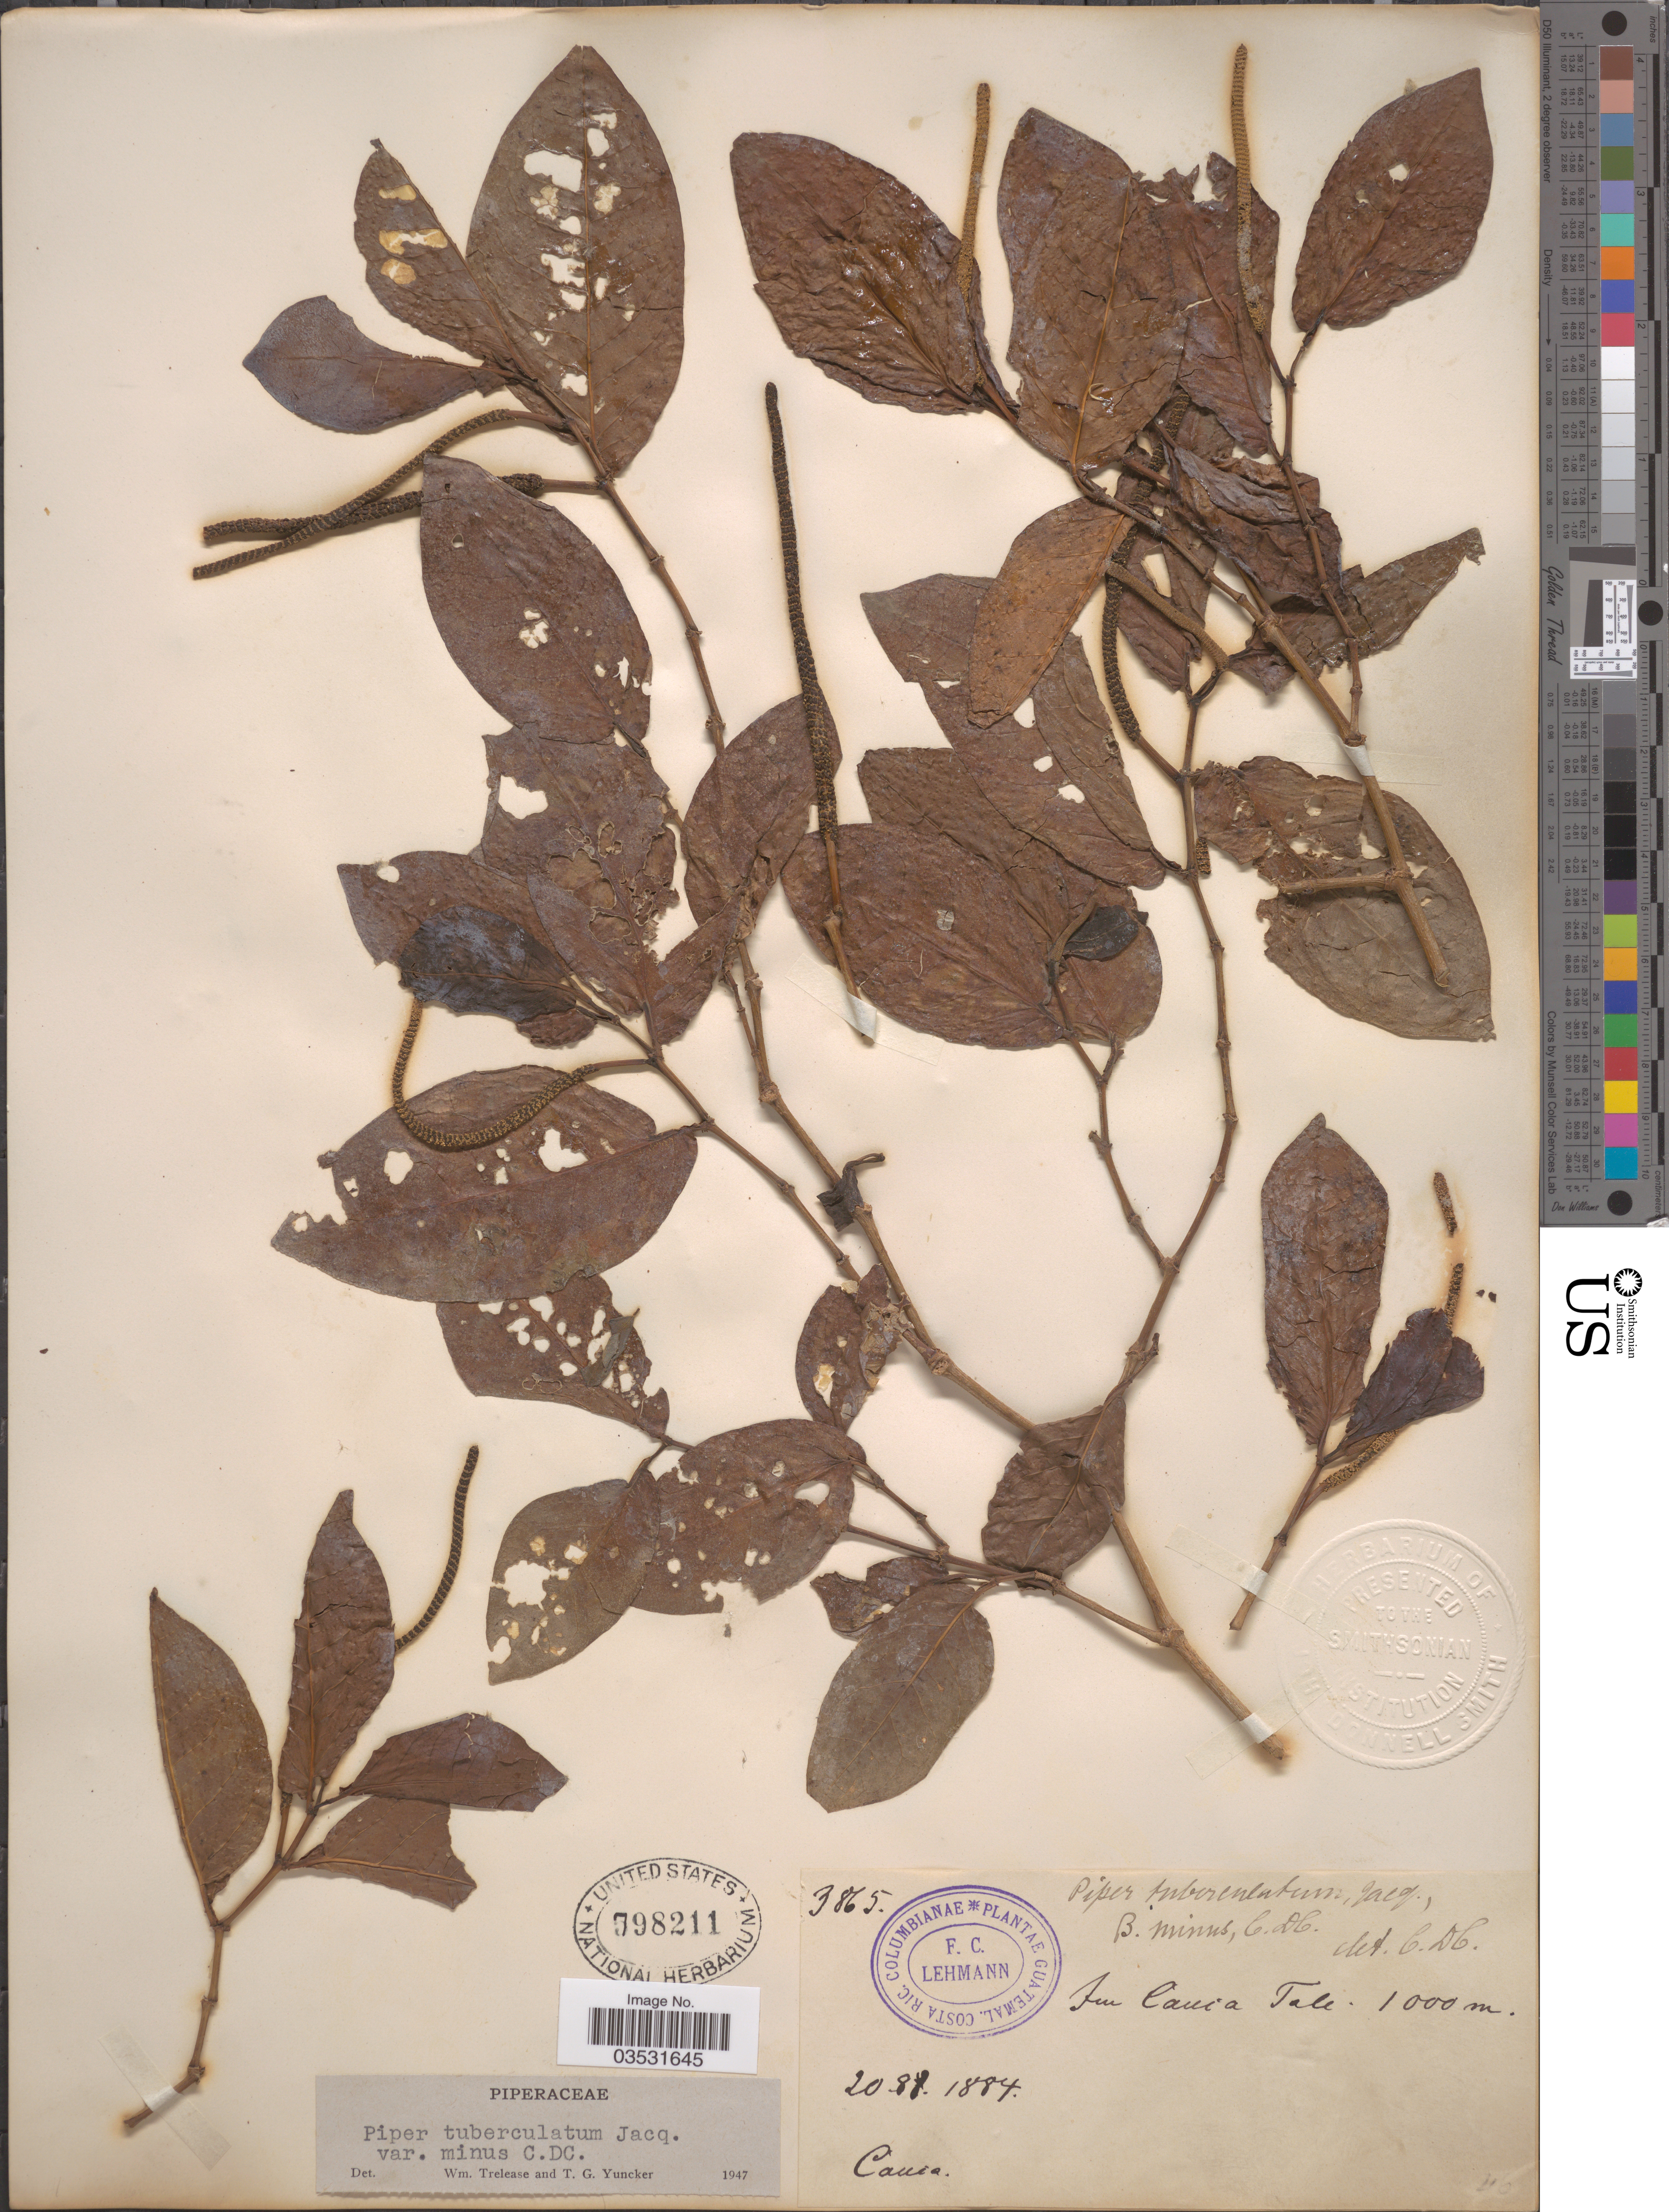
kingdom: Plantae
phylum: Tracheophyta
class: Magnoliopsida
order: Piperales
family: Piperaceae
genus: Piper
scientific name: Piper tuberculatum var. minus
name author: C. DC.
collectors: F. C. Lehmann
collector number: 3865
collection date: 1884-08-20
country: Colombia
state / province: Cauca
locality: In Cauca Tale.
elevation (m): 1000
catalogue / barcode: US 798211